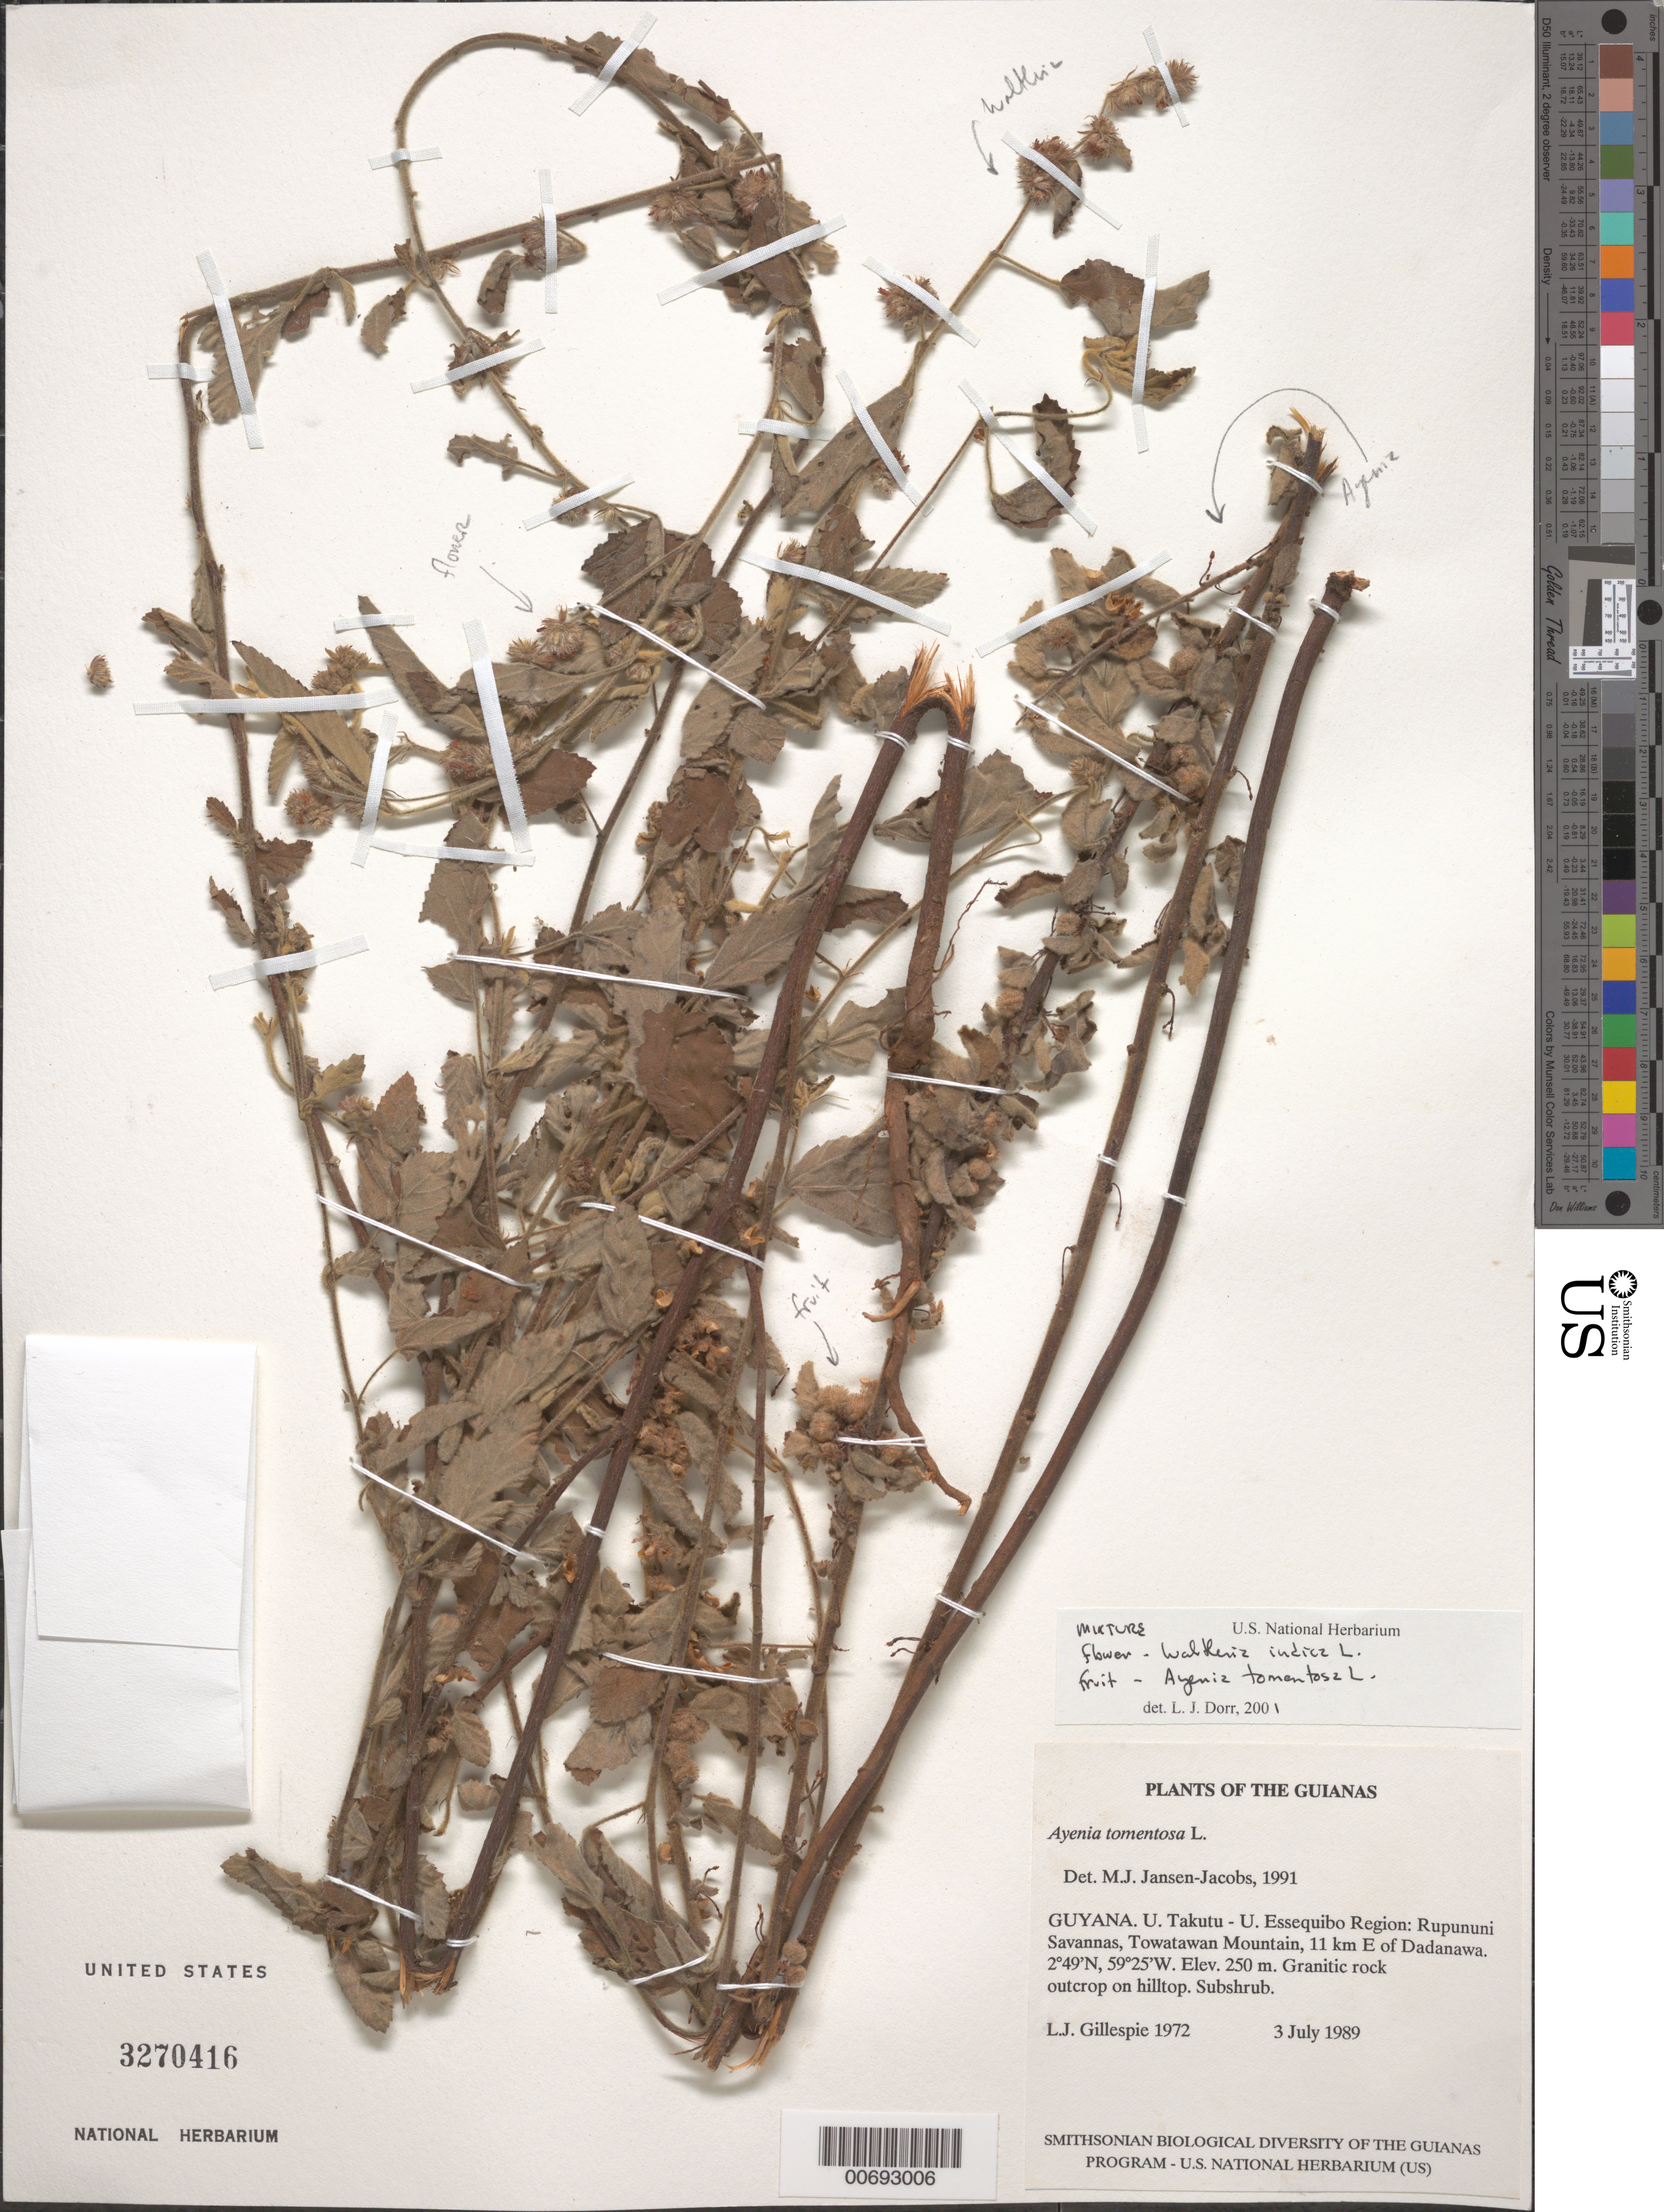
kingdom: Plantae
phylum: Tracheophyta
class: Magnoliopsida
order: Malvales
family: Malvaceae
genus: Ayenia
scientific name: Ayenia tomentosa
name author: L.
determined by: Jansen-Jacobs, M. J., (U), Nationaal Herbarium Nederland, Utrecht University branch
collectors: L. J. Gillespie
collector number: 1972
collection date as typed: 3 July 1989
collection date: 1989-07-03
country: Guyana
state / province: U. Takutu-U. Essequibo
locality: Rupununi Savanna, Towatawan Mt, 11 km E of Dadanawa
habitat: Granitic rock outcrop on hilltop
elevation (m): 250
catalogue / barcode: US 3270416